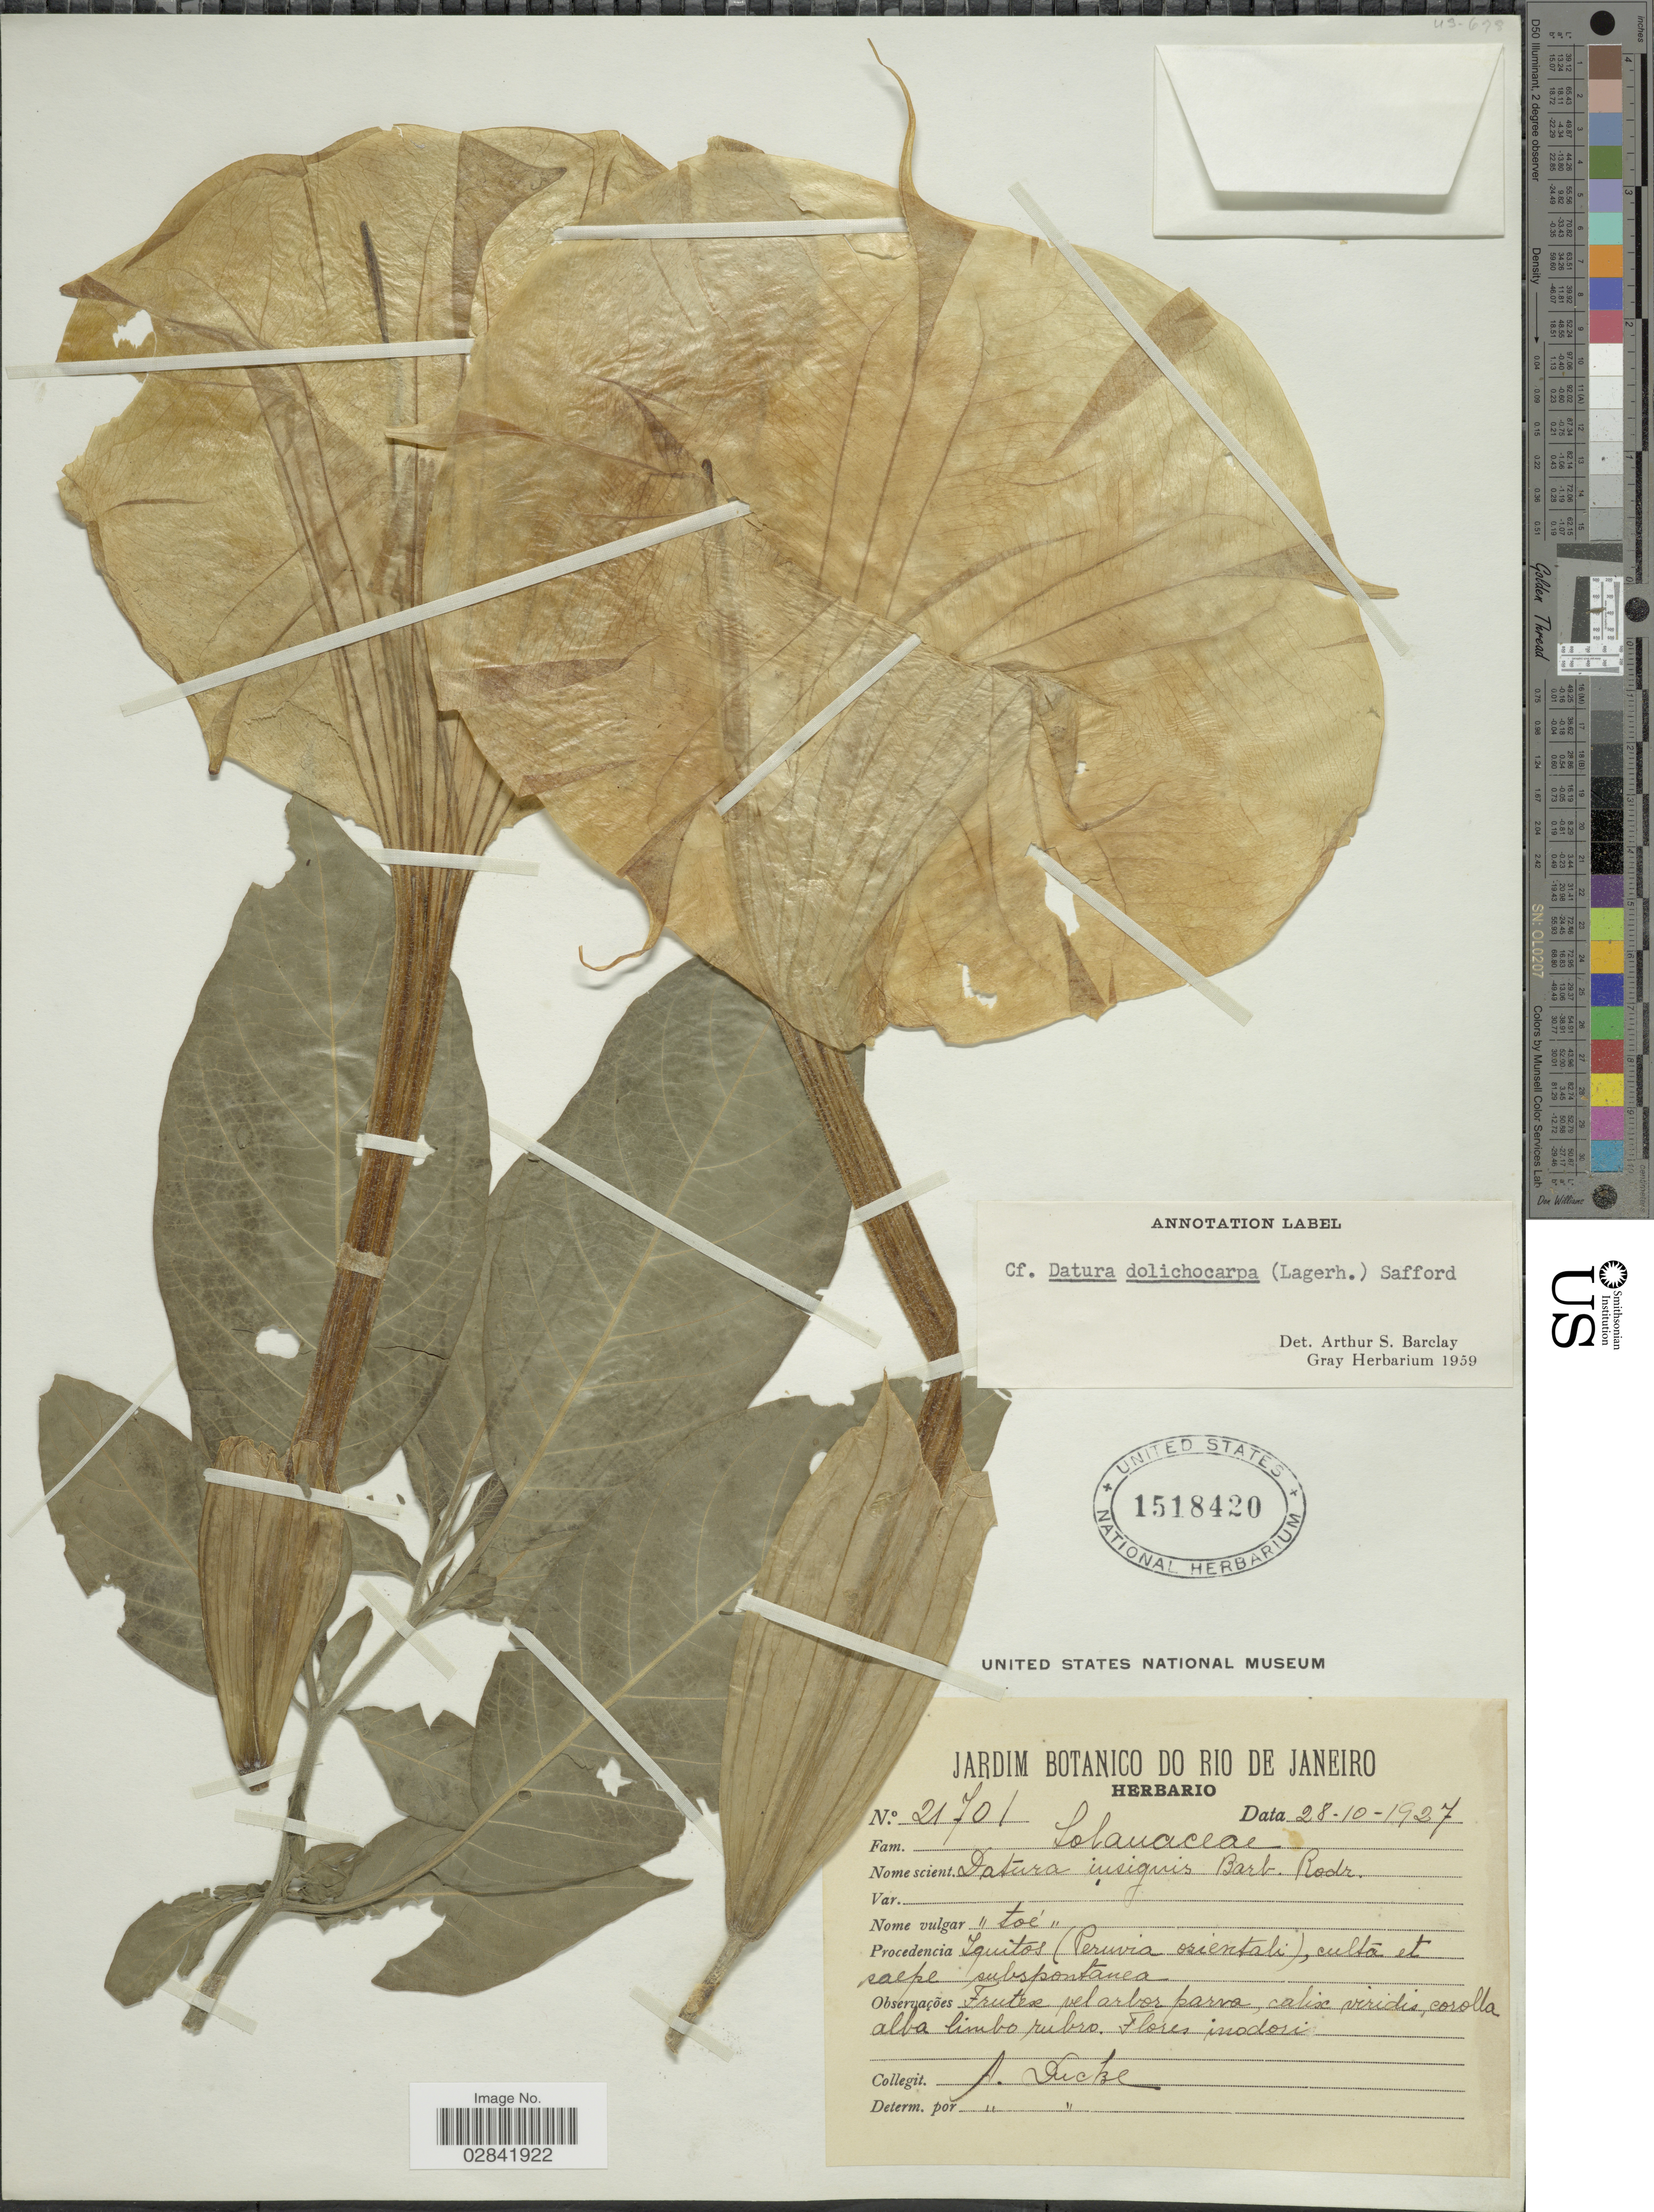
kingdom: Plantae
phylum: Tracheophyta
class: Magnoliopsida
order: Solanales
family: Solanaceae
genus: Brugmansia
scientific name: Brugmansia x insignis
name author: (Barb. Rodr.) Lockwood ex R.E. Schult.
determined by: (US) Smithsonian Institution - National Museum of Natural History - Department of Botany (UNITED STATES)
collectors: A. Ducke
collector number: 21701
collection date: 1927-10-28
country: Peru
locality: Procedencia Iquitos (Peruvia orientali), culta et saepe subspontanea.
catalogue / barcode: US 1518420